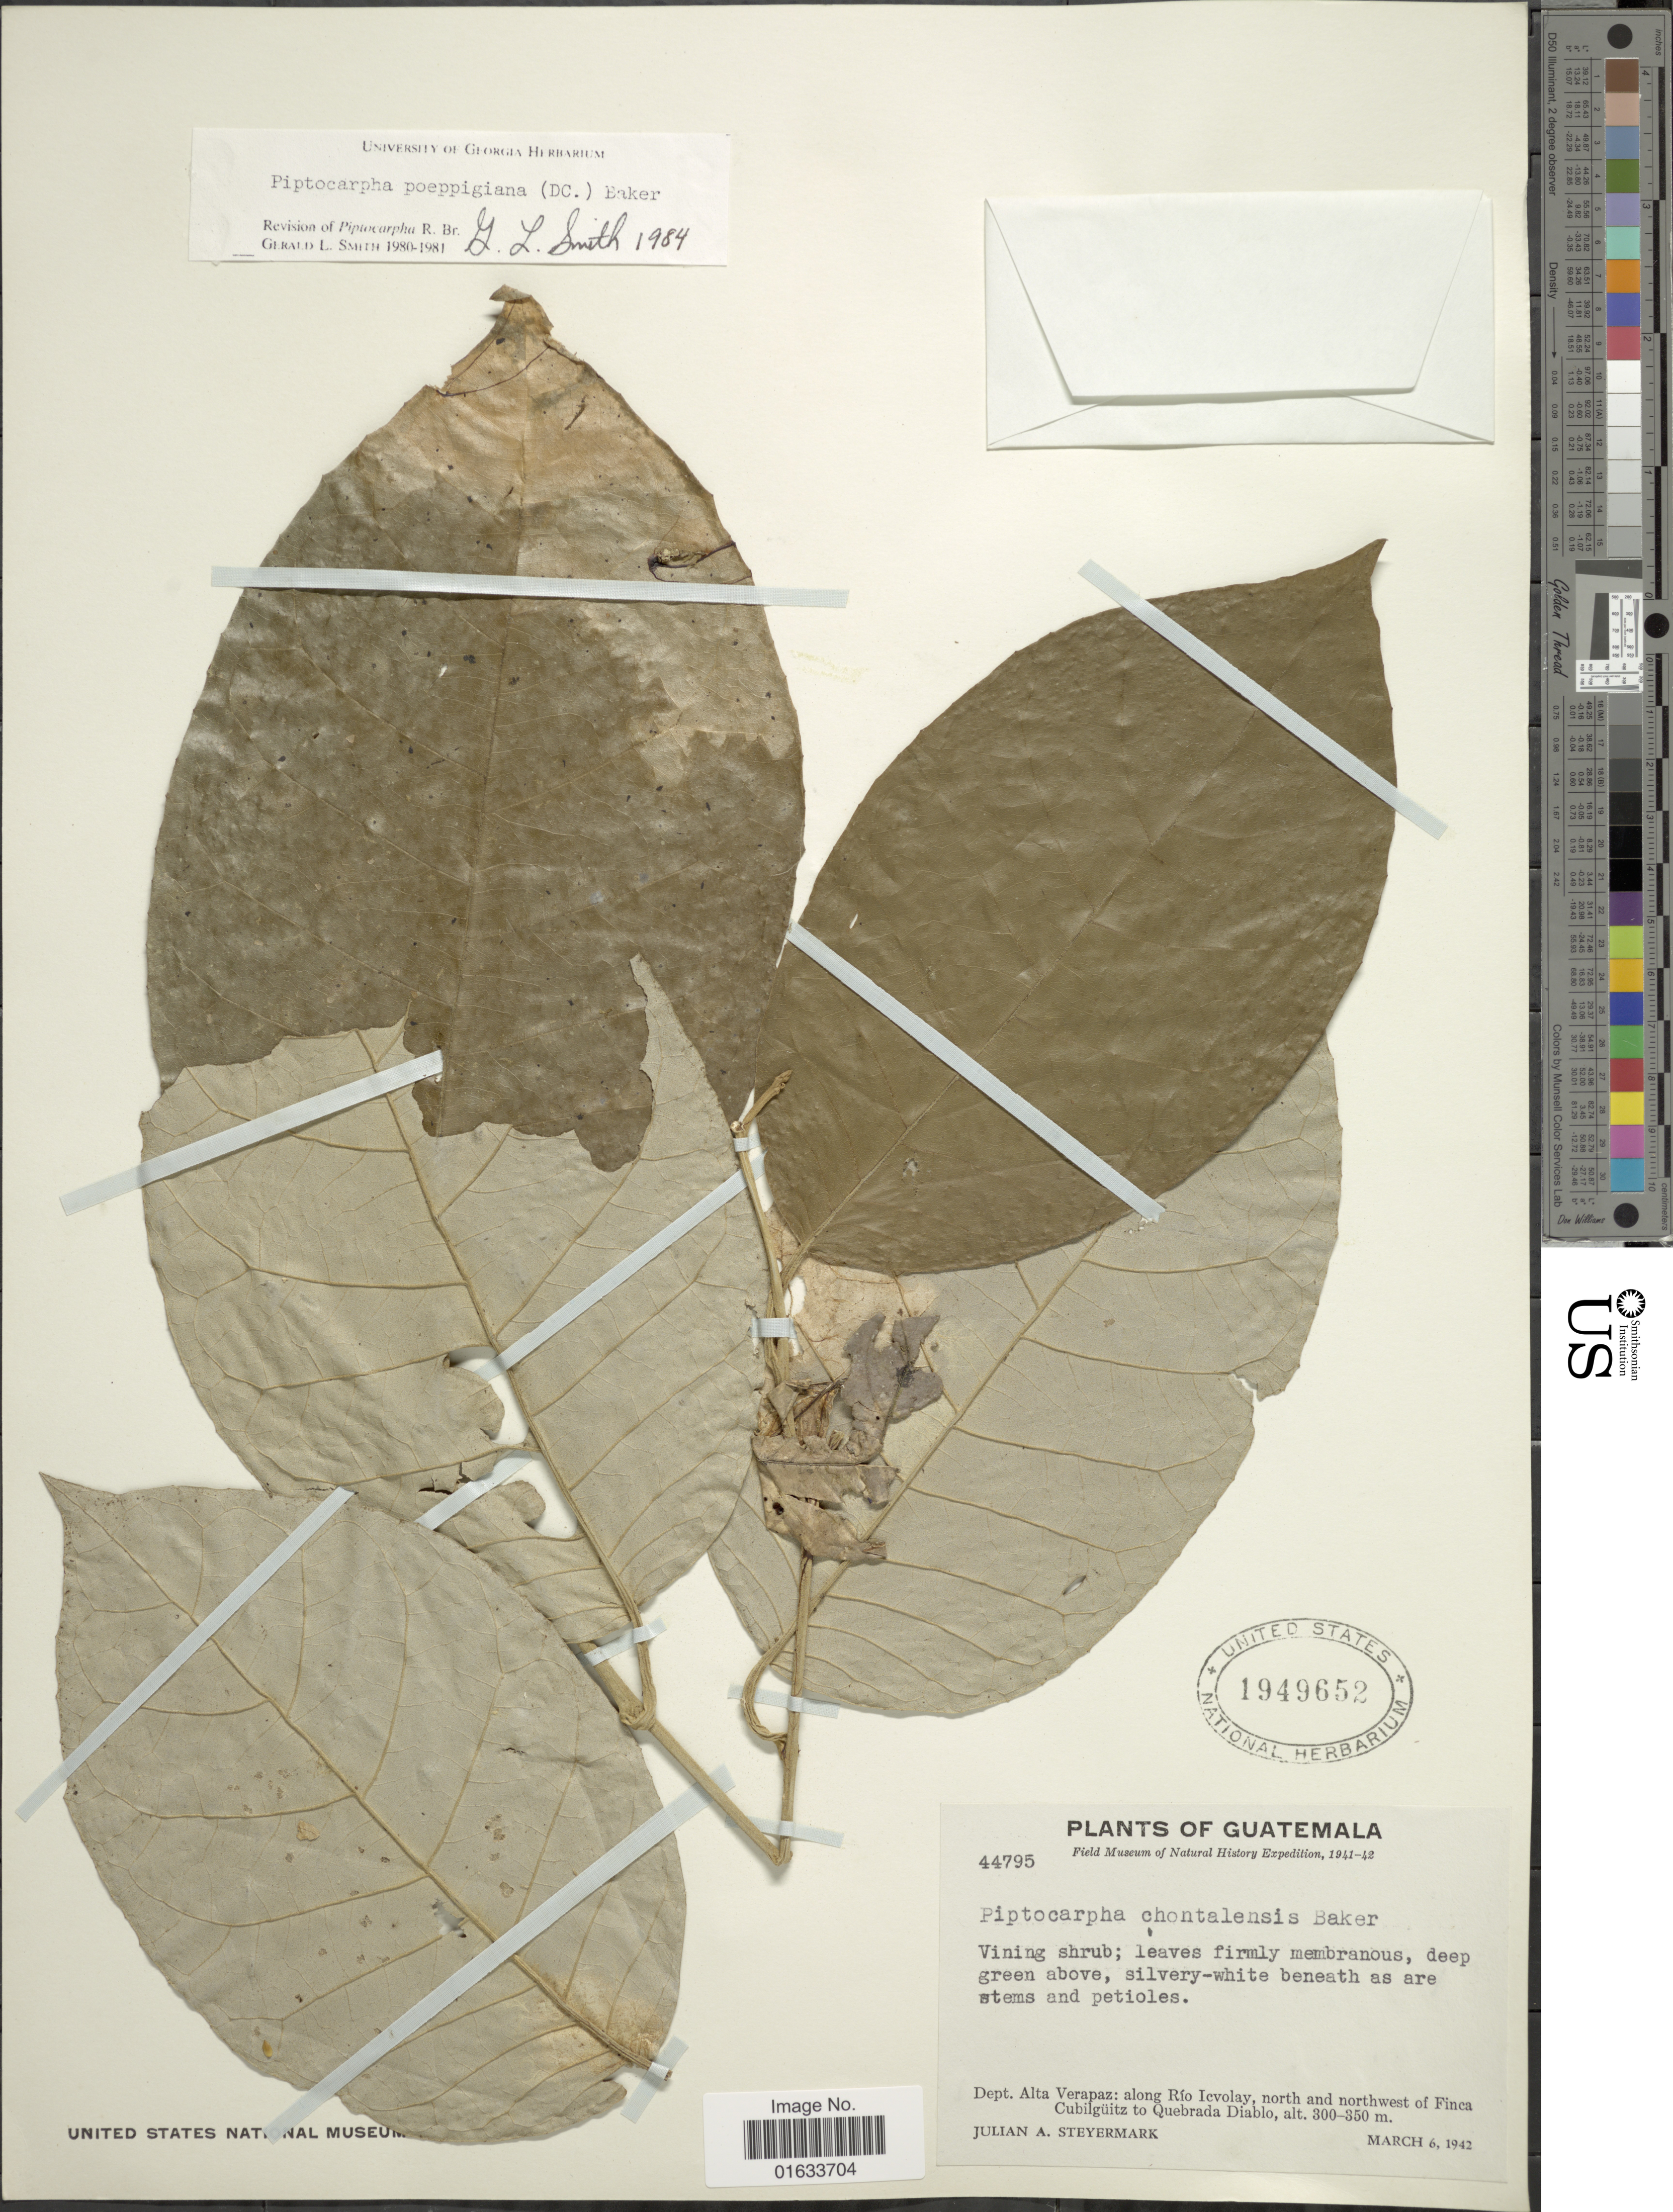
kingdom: Plantae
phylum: Tracheophyta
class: Magnoliopsida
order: Asterales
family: Asteraceae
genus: Piptocarpha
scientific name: Piptocarpha poeppigiana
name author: (DC.) Baker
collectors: J. Steyermark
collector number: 44795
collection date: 1942-03-06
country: Guatemala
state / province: Alta Verapaz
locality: Dept. Alta Verapaz: along Río Icvolay, north and northwest of Finca Cubilgüitz to Quebrada Diablo.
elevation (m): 300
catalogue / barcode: US 1949652